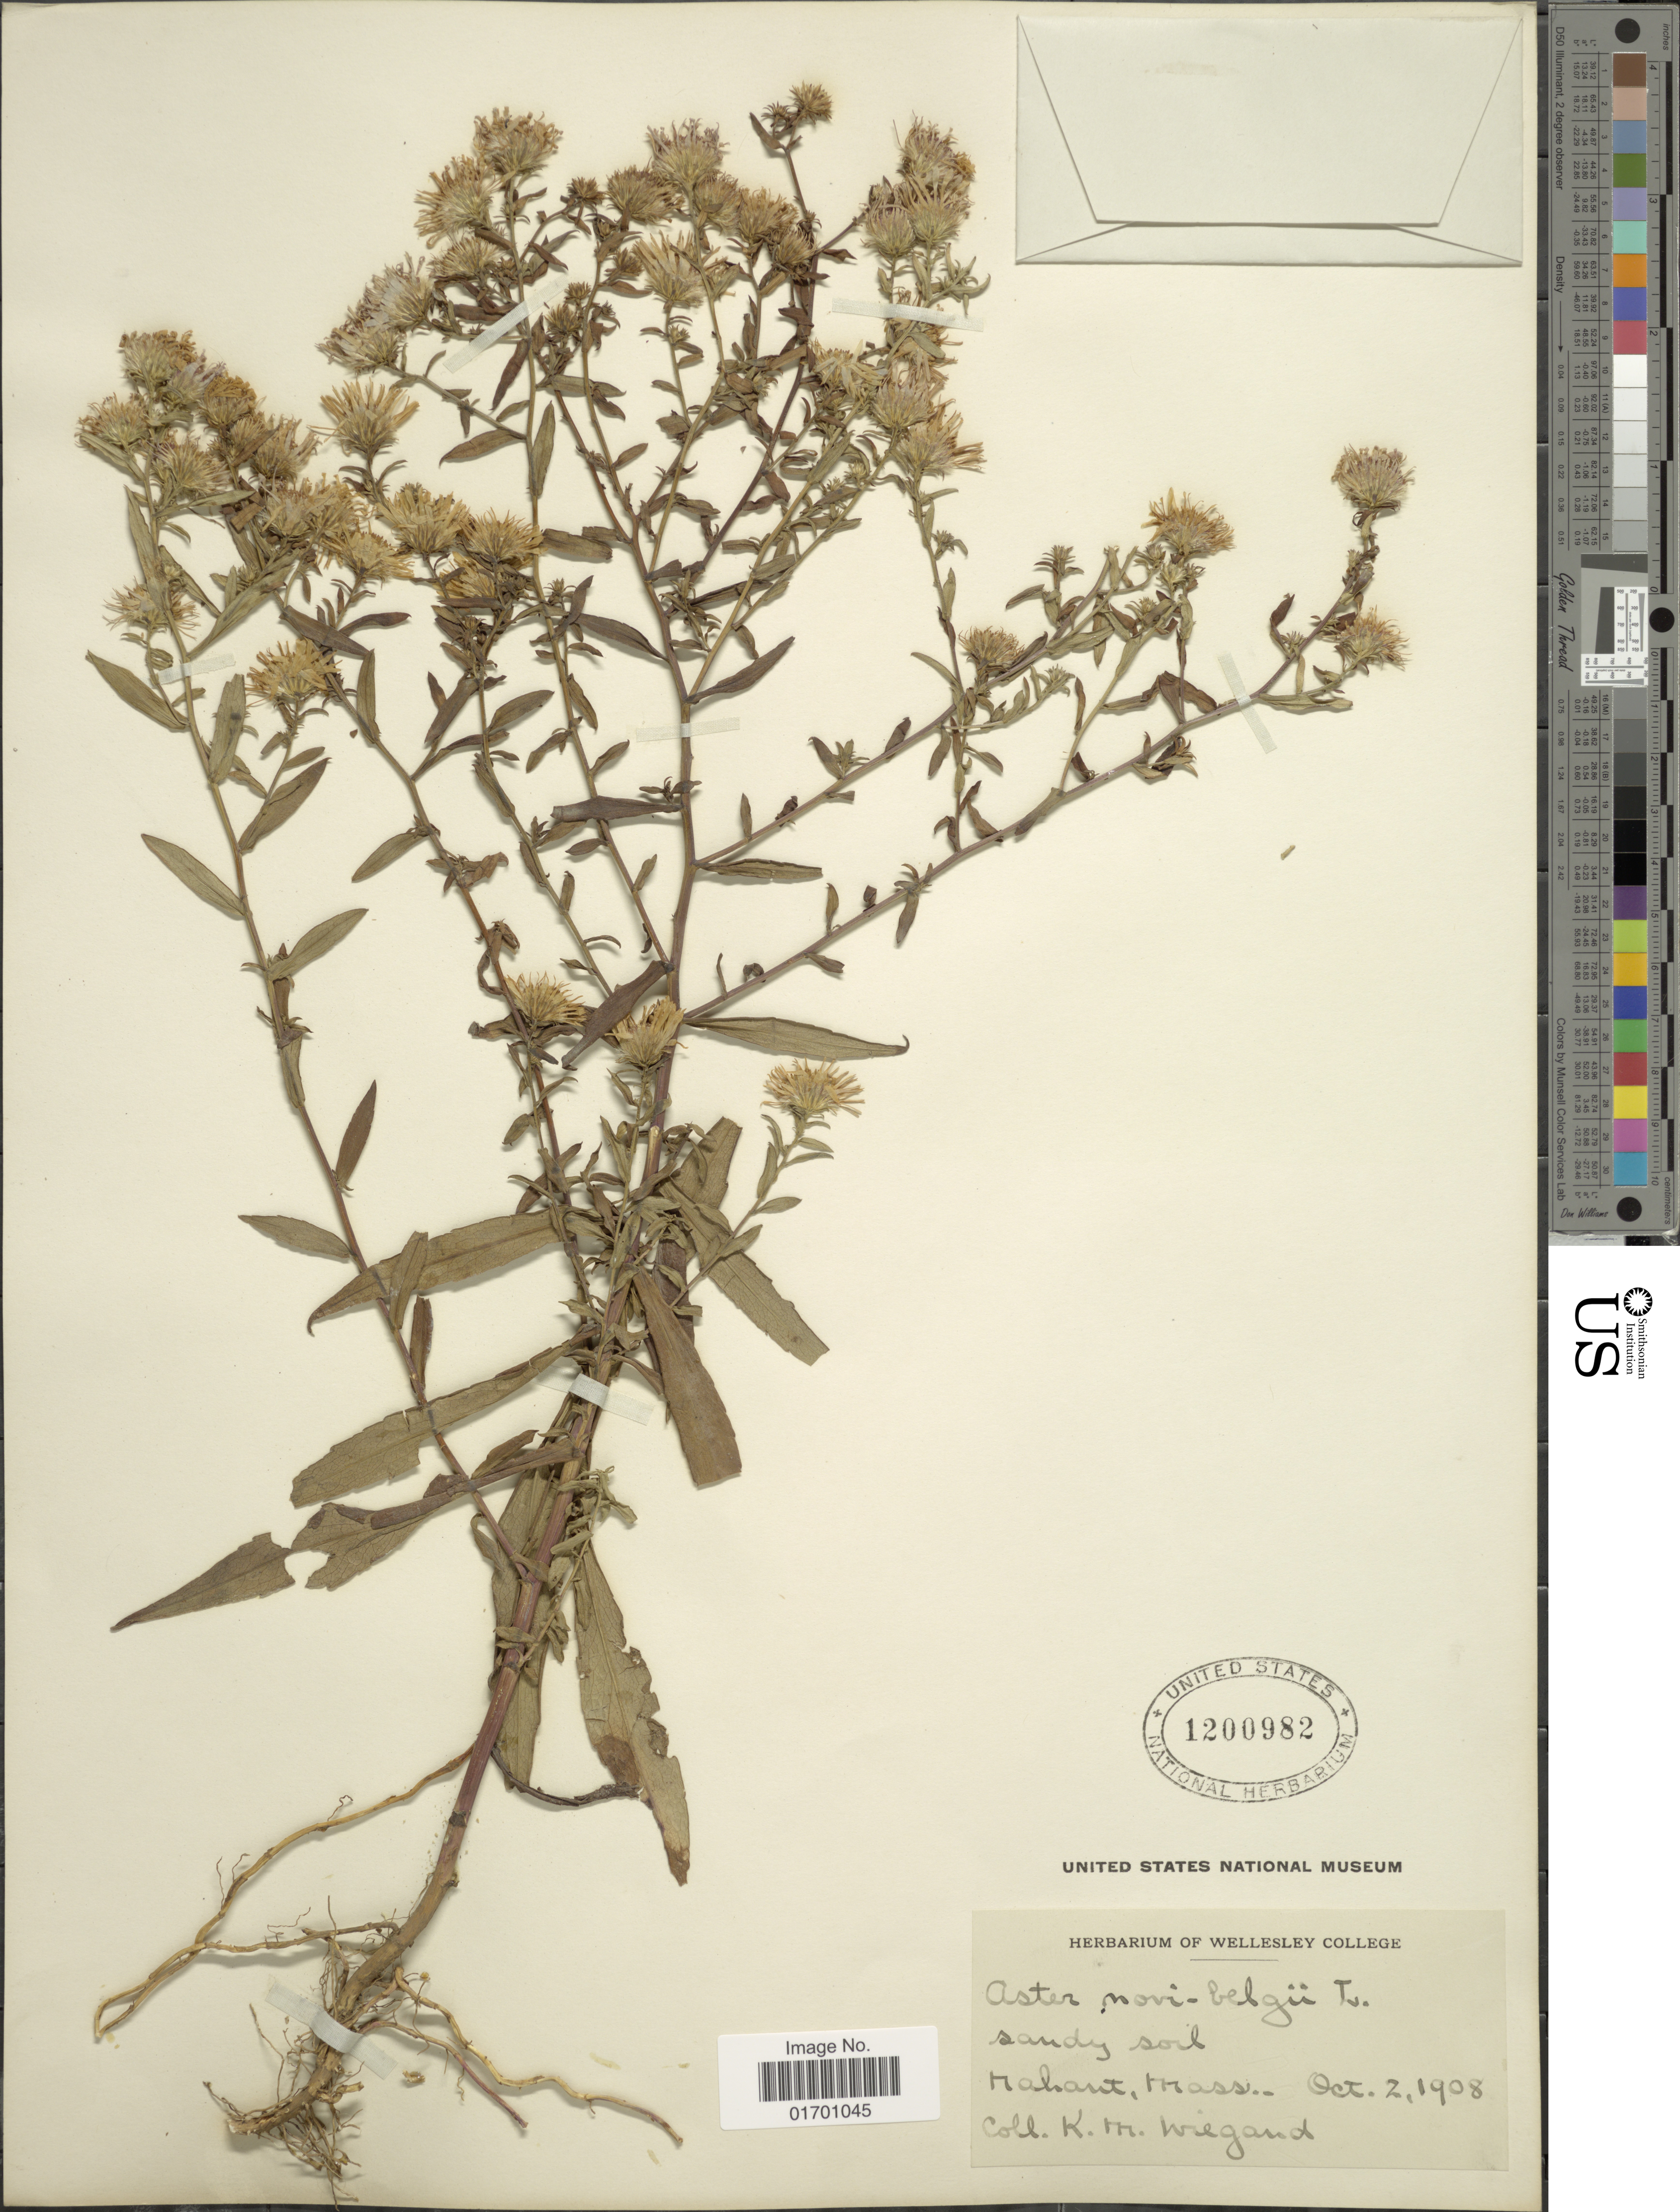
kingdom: Plantae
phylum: Tracheophyta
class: Magnoliopsida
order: Asterales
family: Asteraceae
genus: Symphyotrichum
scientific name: Symphyotrichum novi-belgii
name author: (L.) G.L. Nesom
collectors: K. M. Wiegand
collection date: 1908-10-02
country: United States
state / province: Massachusetts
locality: Nahant, Mass.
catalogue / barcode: US 1200982